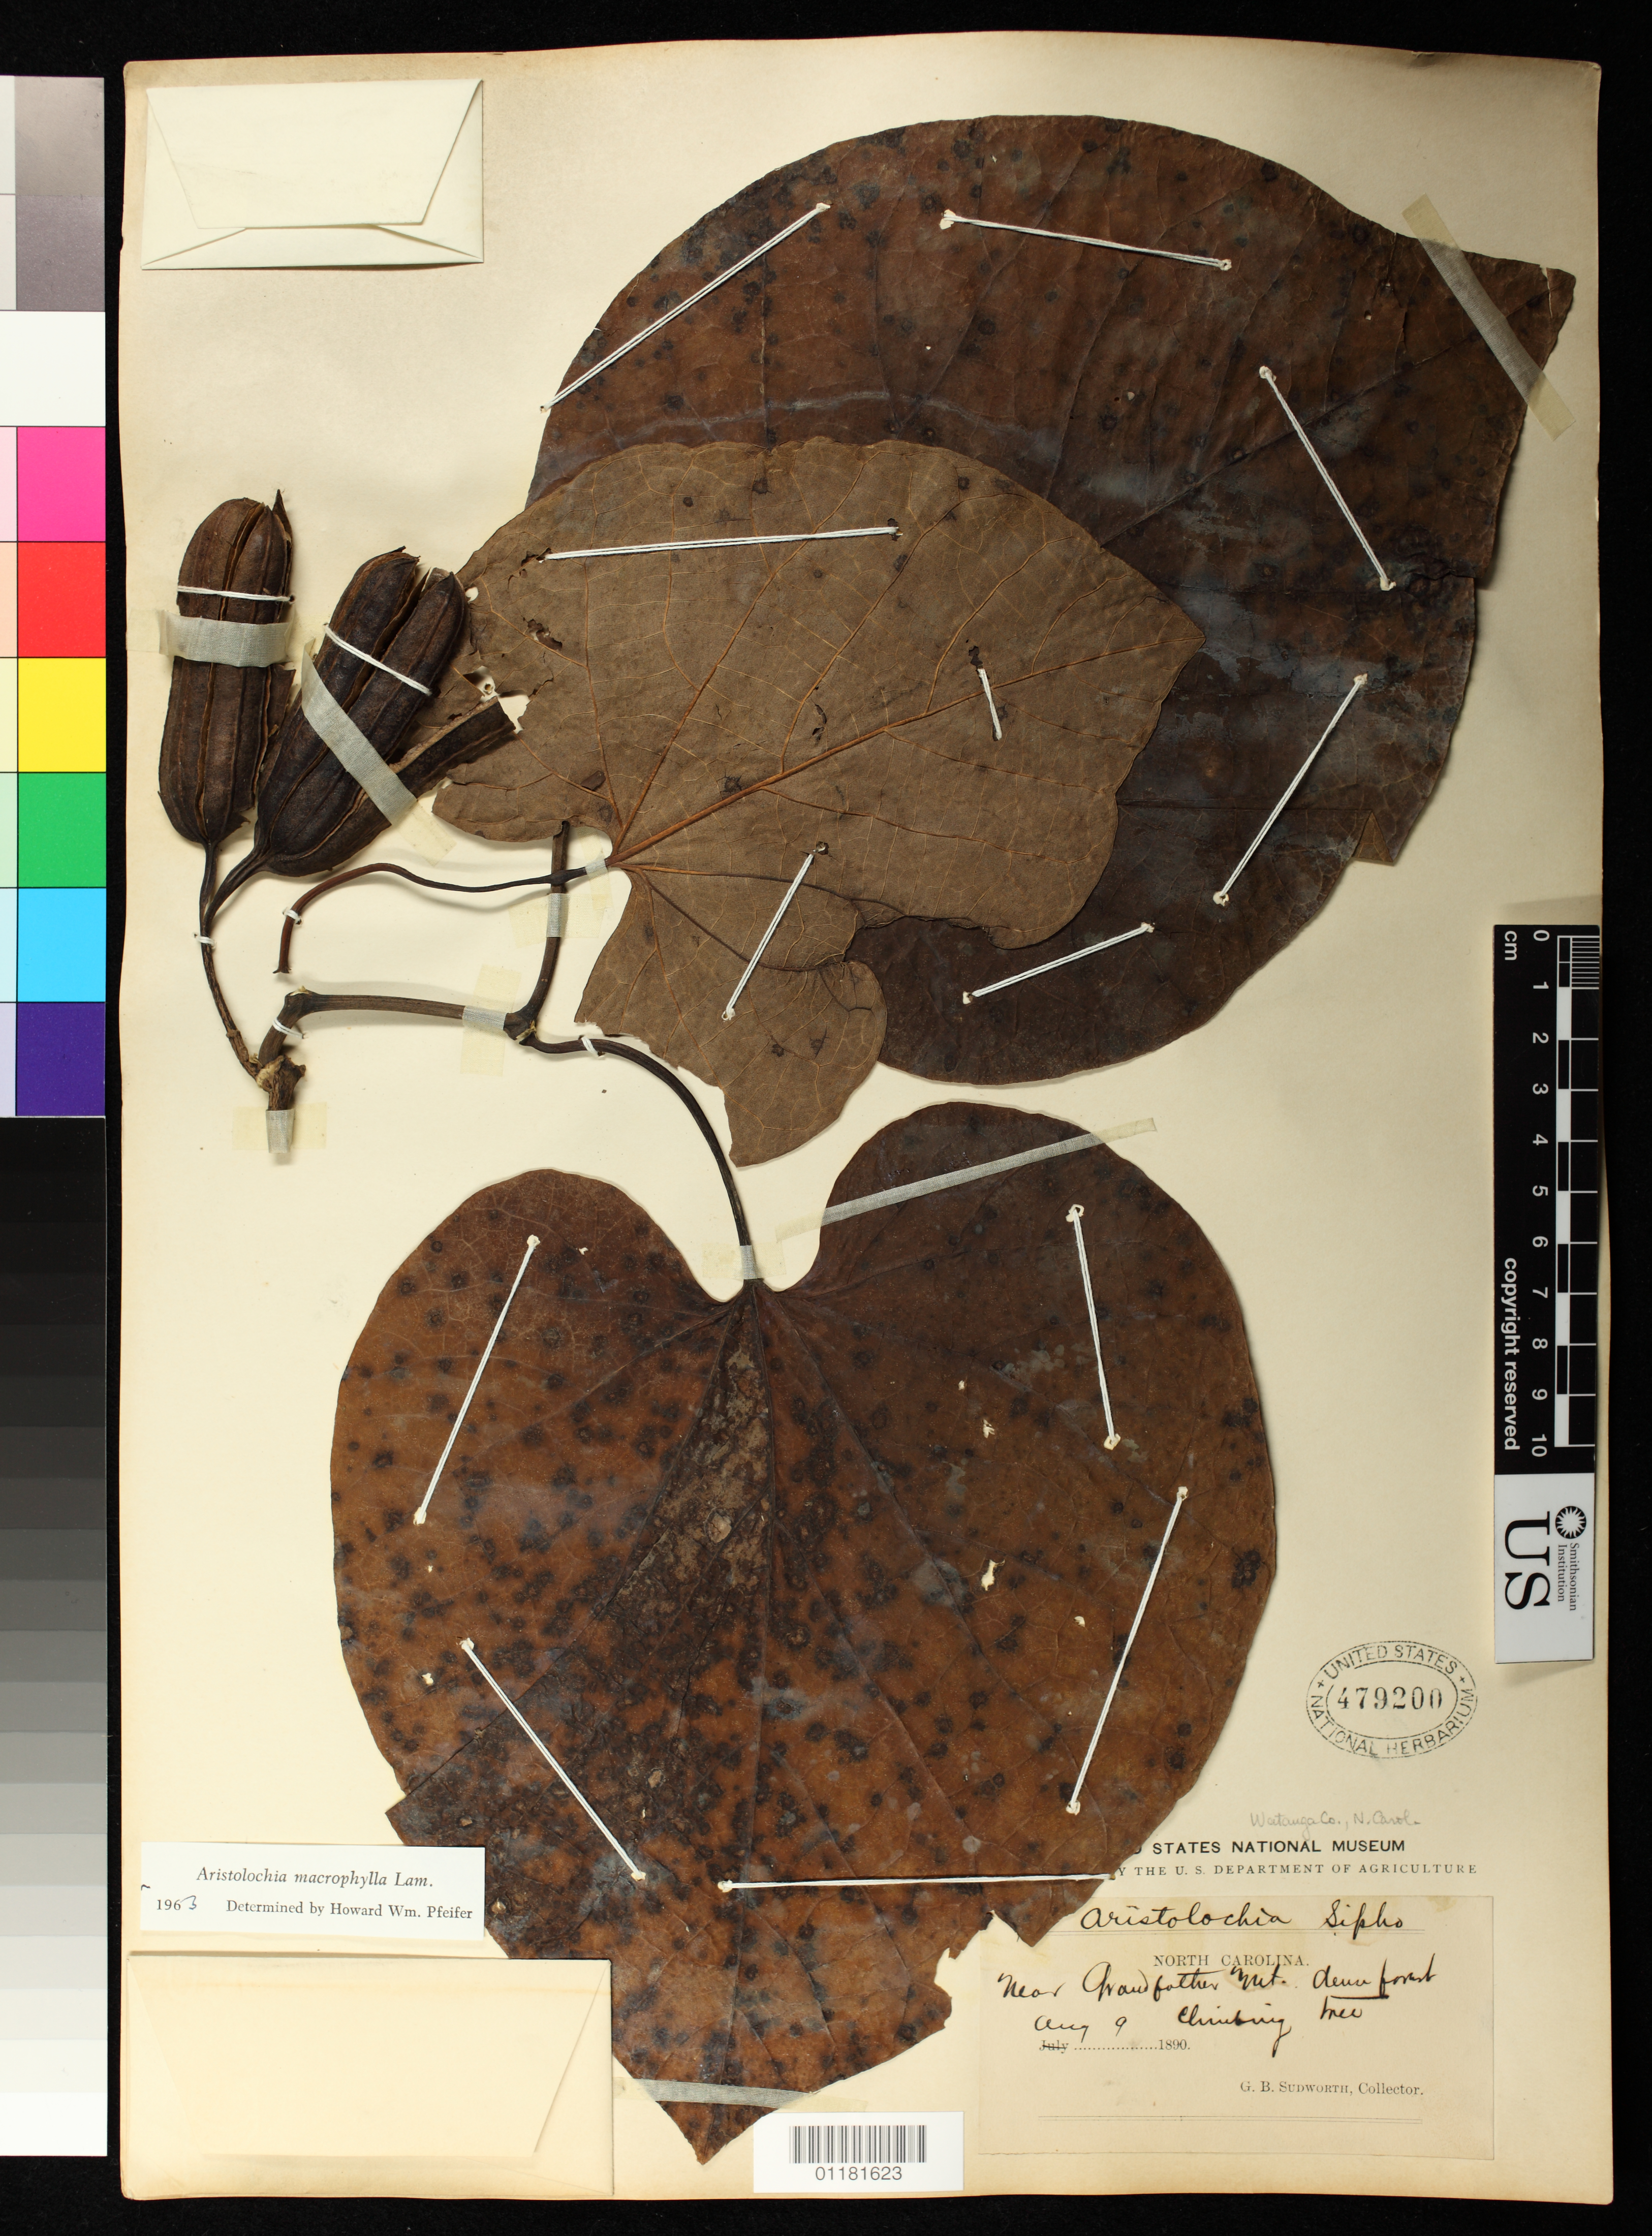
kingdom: Plantae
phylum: Tracheophyta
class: Magnoliopsida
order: Piperales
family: Aristolochiaceae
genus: Aristolochia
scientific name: Aristolochia macrophylla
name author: Lam.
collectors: G. B. Sudworth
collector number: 93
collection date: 1890-08-09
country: United States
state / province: North Carolina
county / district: Watauga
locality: near Grandfather Mountain, Watauga County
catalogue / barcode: US 479200